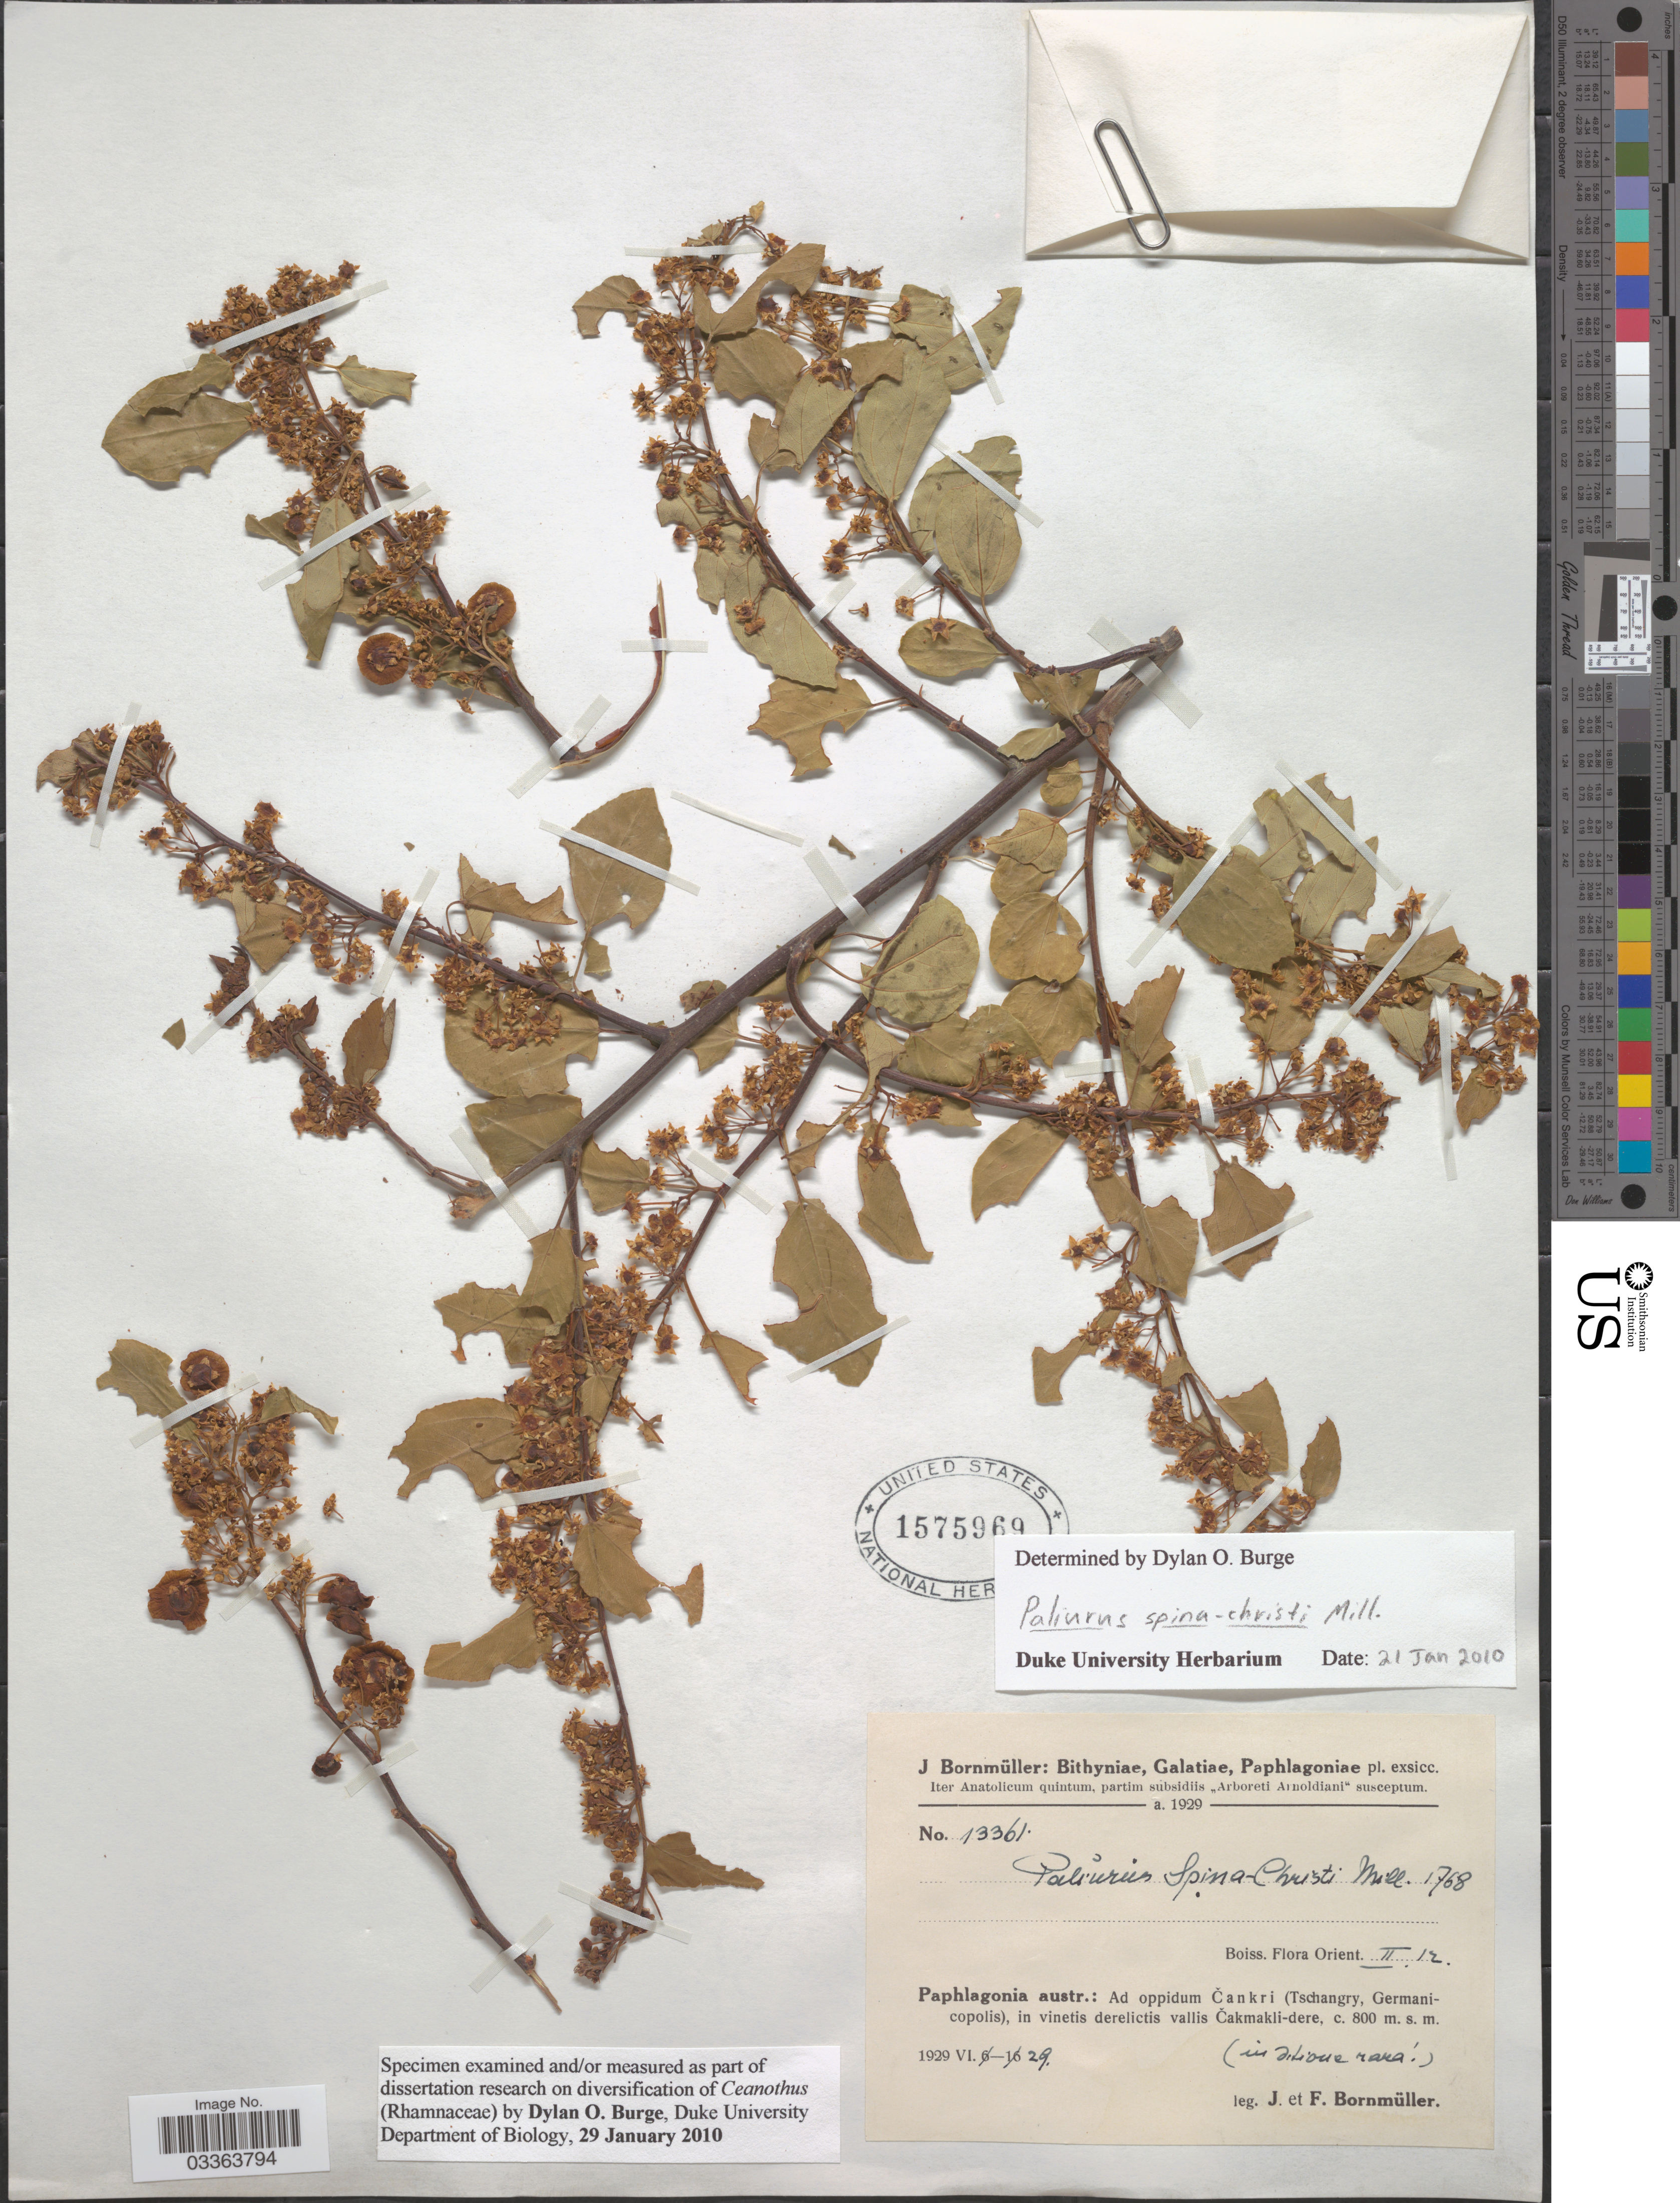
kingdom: Plantae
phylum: Tracheophyta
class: Magnoliopsida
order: Rosales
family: Rhamnaceae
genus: Paliurus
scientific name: Paliurus spina-christi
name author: Mill.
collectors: J. Bornmüller & F. Bornmüller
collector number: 13361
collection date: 1929-06-29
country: Turkey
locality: Paphlagonia austr.: Ad oppidum Cankri (Tschangry, Germani-copolis), in vinetis derelicitis vallis Cakmakli-dere.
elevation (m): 800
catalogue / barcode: US 1575969